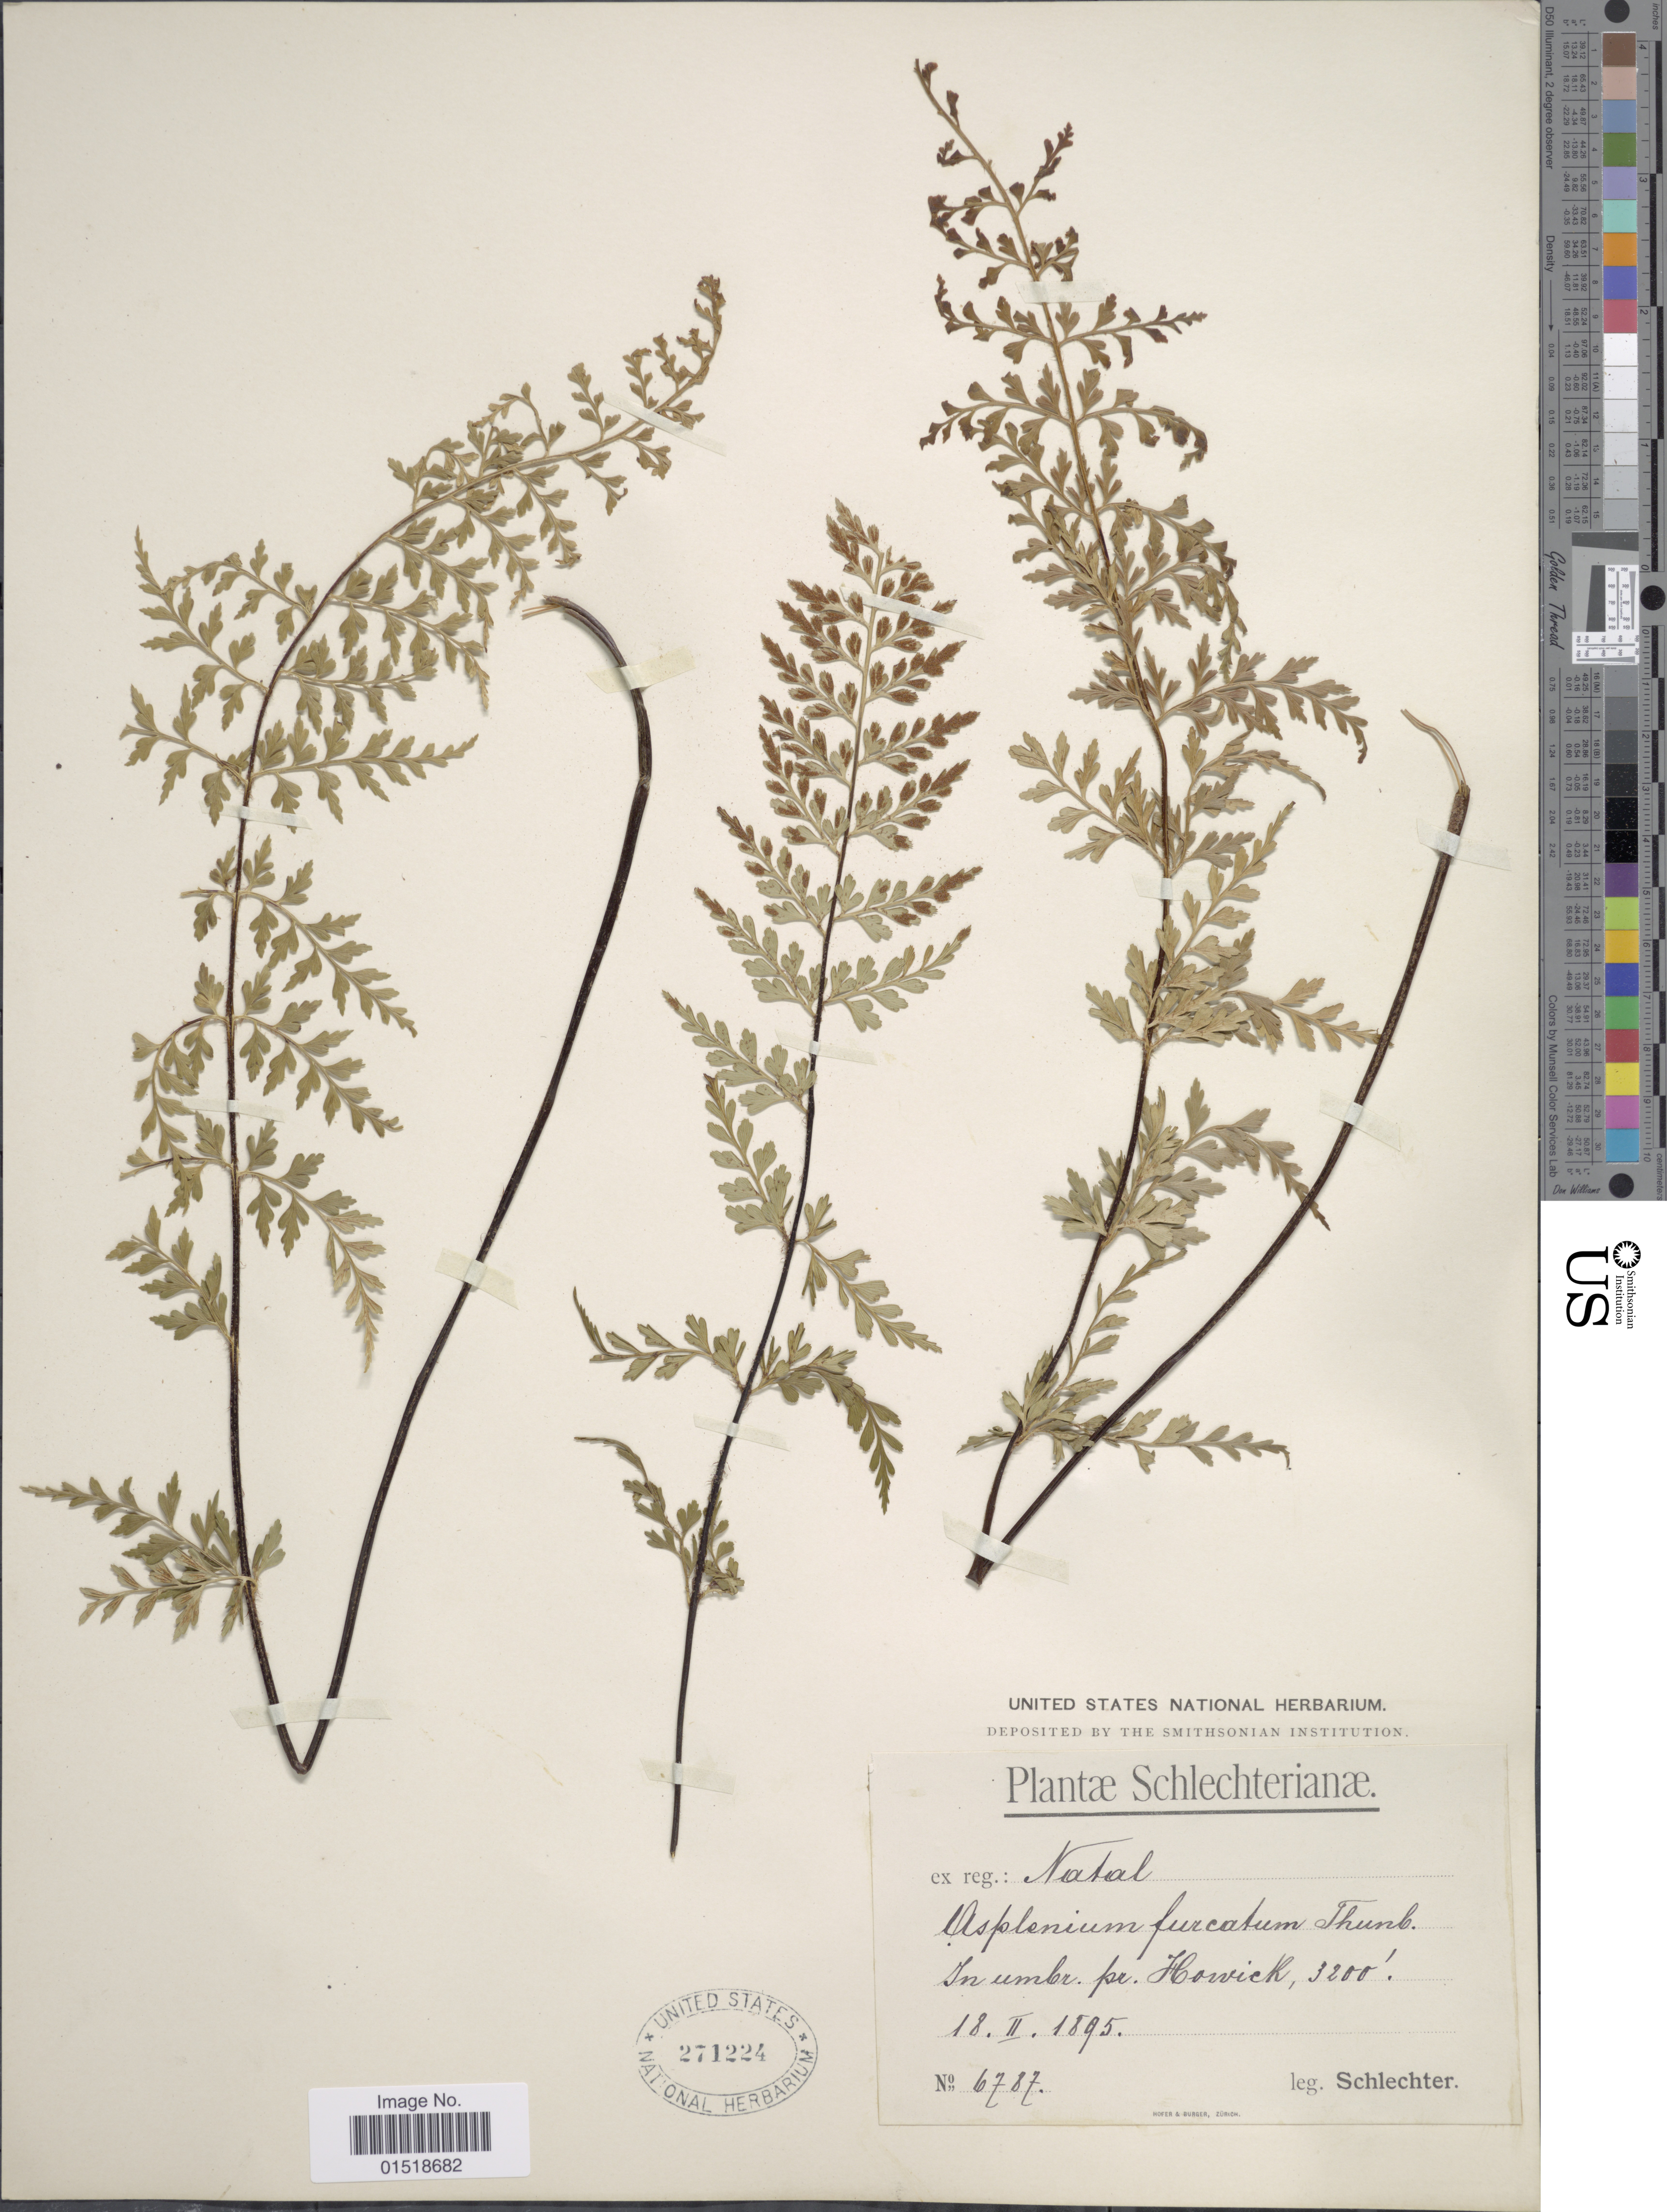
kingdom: Plantae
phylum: Tracheophyta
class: Polypodiopsida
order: Polypodiales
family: Aspleniaceae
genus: Asplenium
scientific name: Asplenium aethiopicum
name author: (Burm. f.) Bech.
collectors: Schlechter, --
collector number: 6787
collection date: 1895-02-18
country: South Africa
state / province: KwaZulu-Natal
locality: Ex reg.: Natal. In umbr. pr. Howick.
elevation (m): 975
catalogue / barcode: US 271224